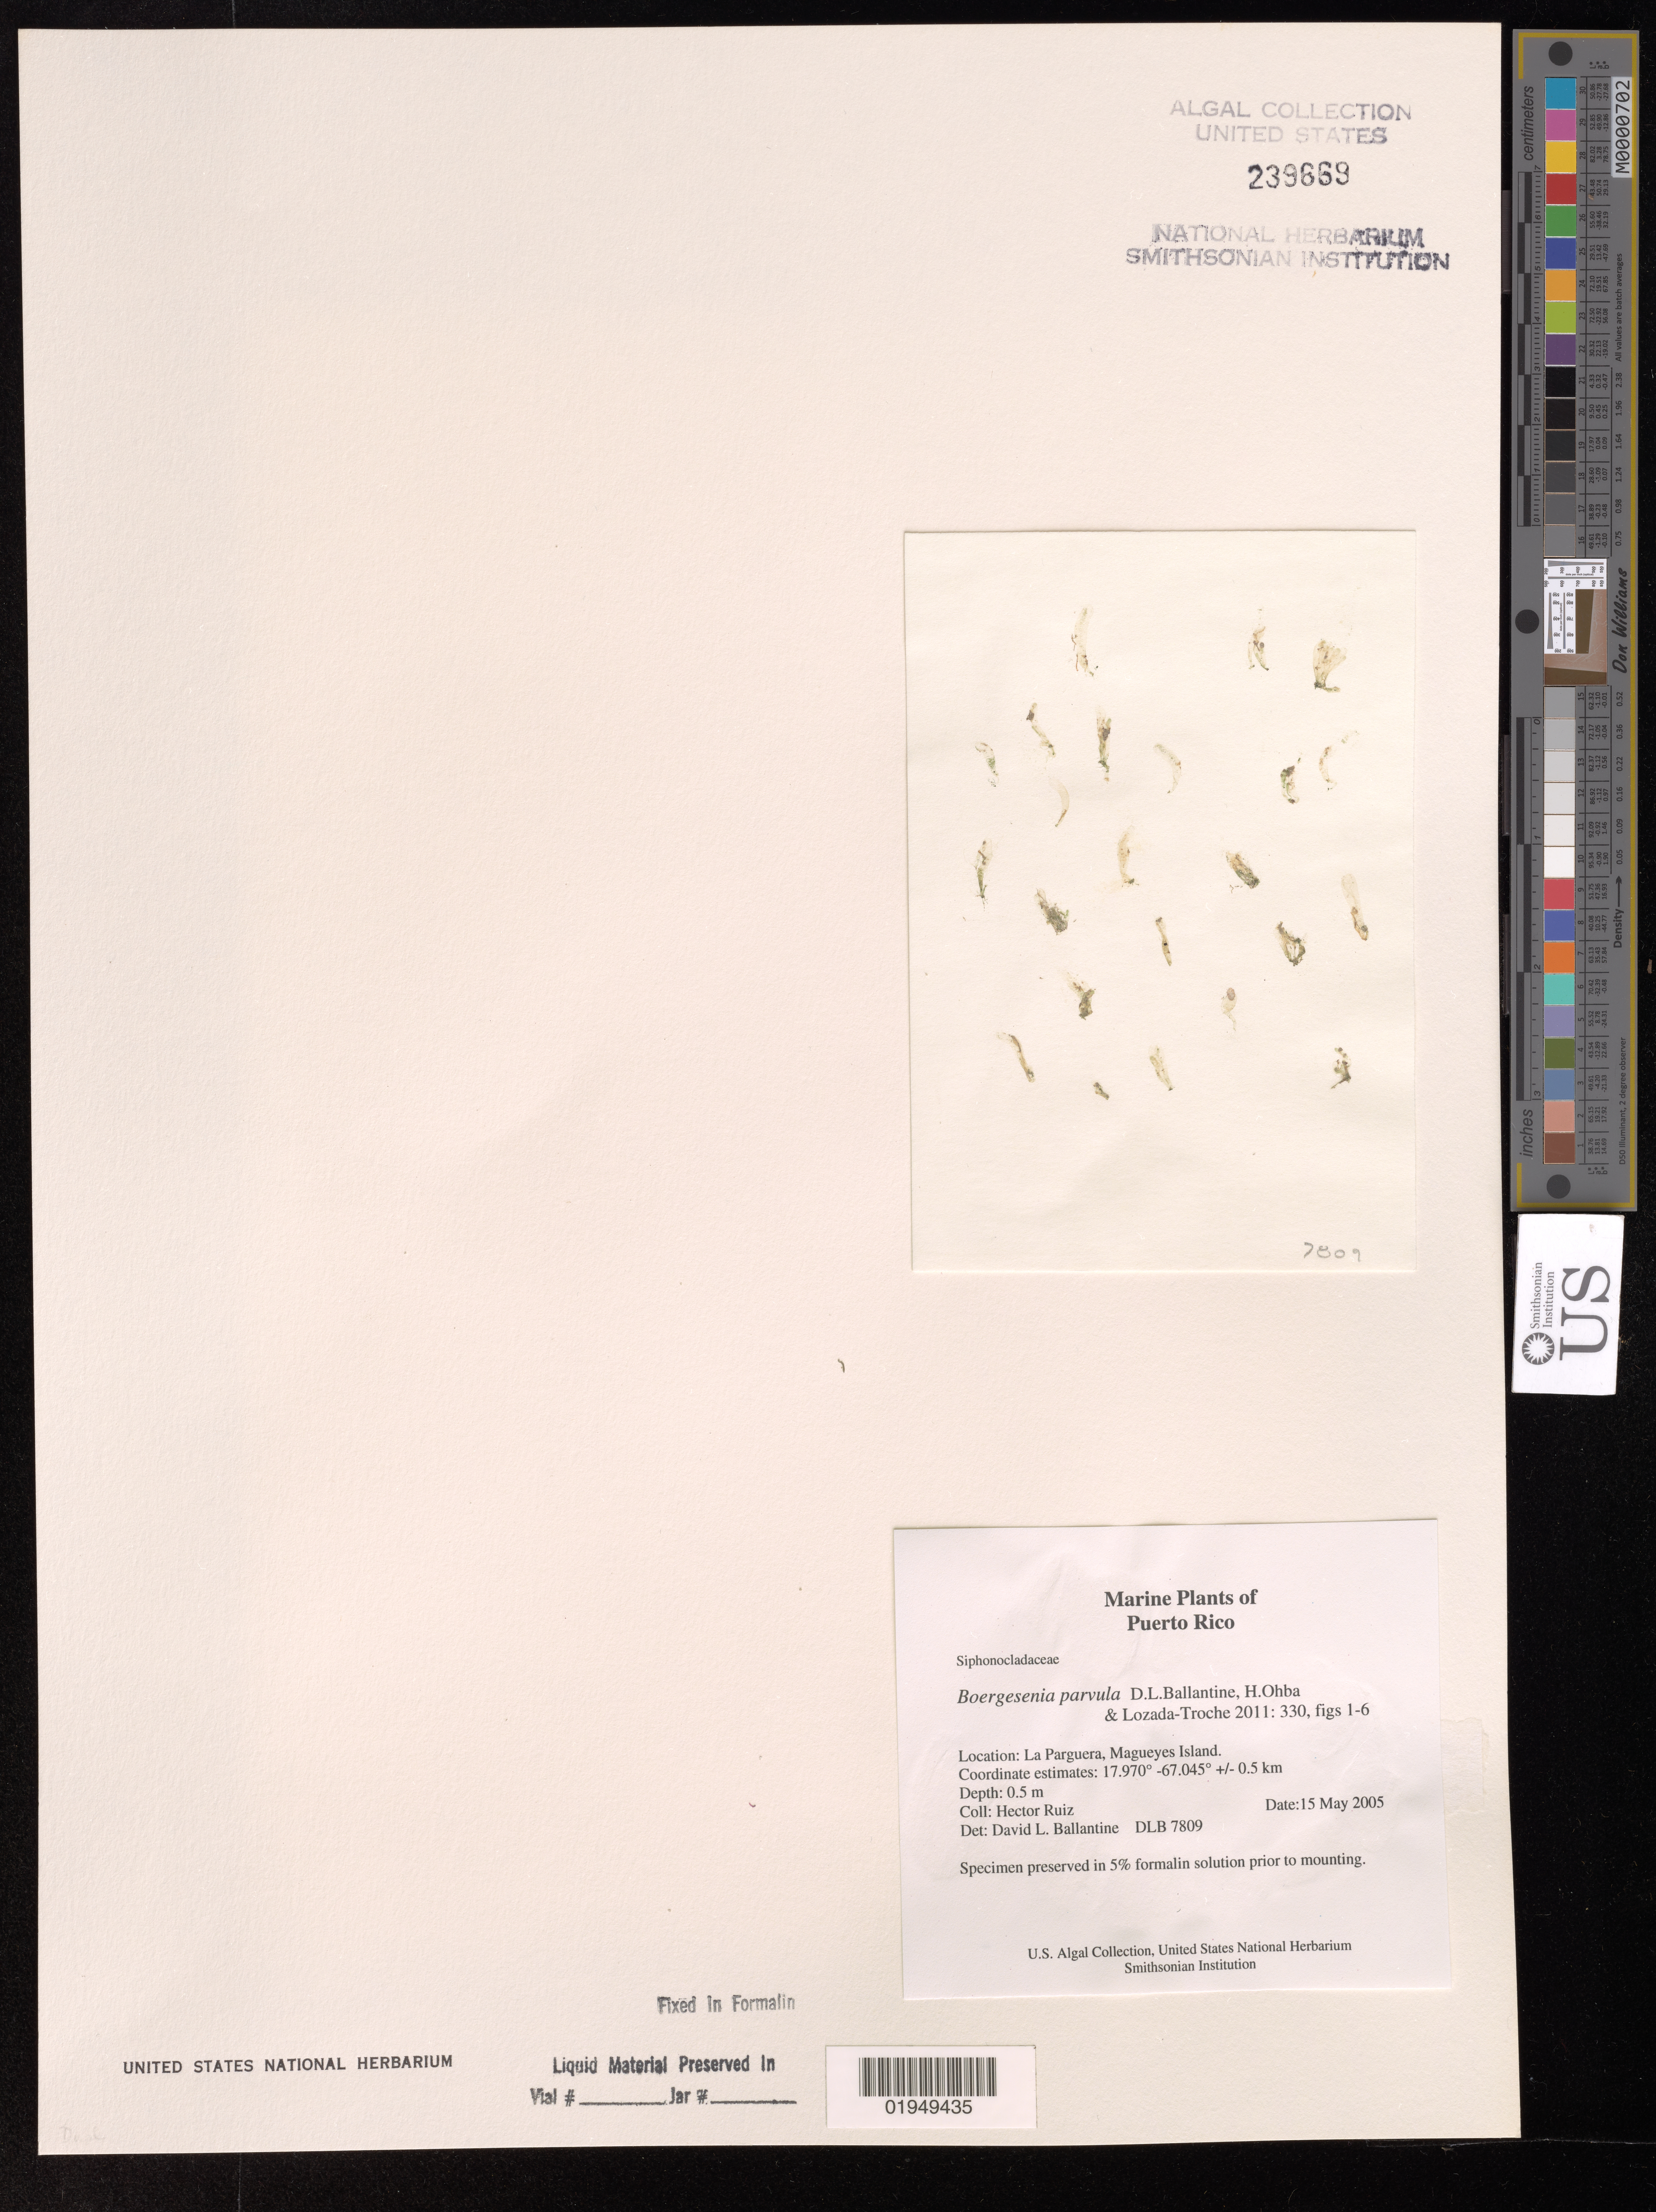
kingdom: Plantae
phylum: Chlorophyta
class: Ulvophyceae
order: Siphonocladales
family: Siphonocladaceae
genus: Boergesenia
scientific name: Boergesenia parvula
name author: D.L. Ballant. et al.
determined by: Ballentine, D. L.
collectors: H. Ruiz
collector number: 7809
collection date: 2005-05-15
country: Puerto Rico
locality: La Parguera, Magueyes Island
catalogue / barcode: US 239669